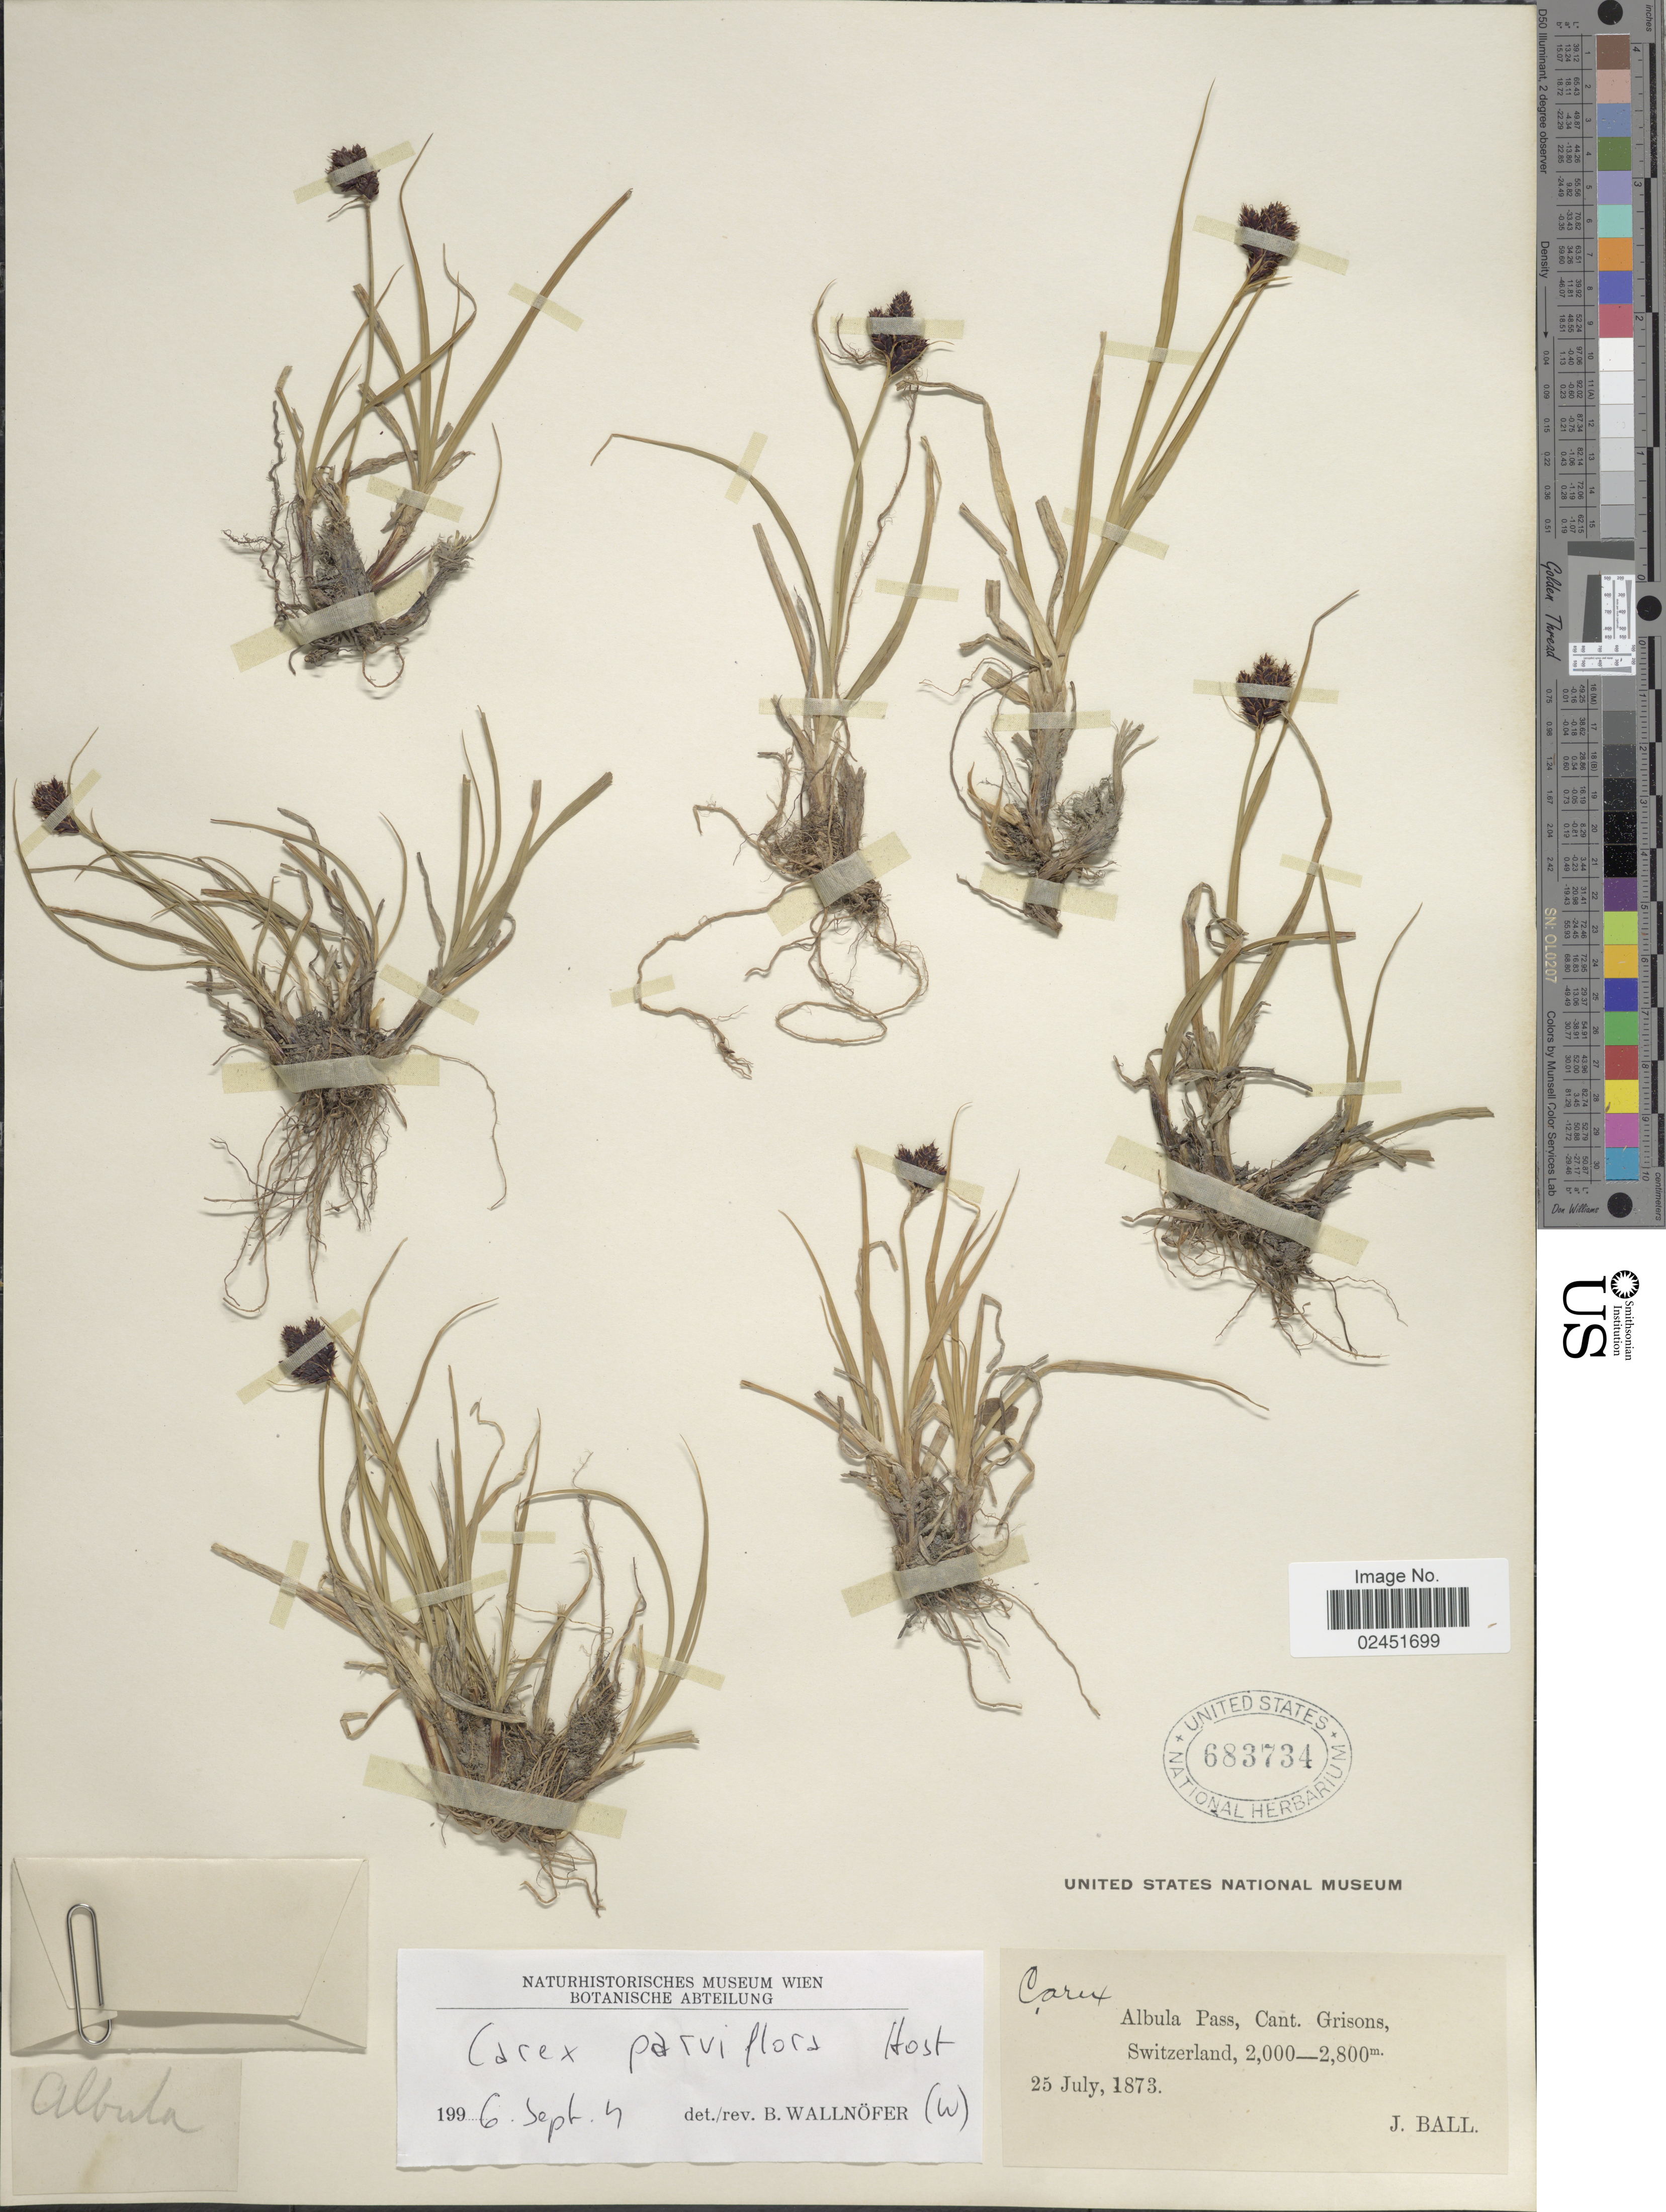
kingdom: Plantae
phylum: Tracheophyta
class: Liliopsida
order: Poales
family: Cyperaceae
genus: Carex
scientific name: Carex parviflora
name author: Host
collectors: J. Ball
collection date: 1873-07-25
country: Switzerland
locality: Albula Pass, Cant. Grisons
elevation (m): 2000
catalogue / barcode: US 683734